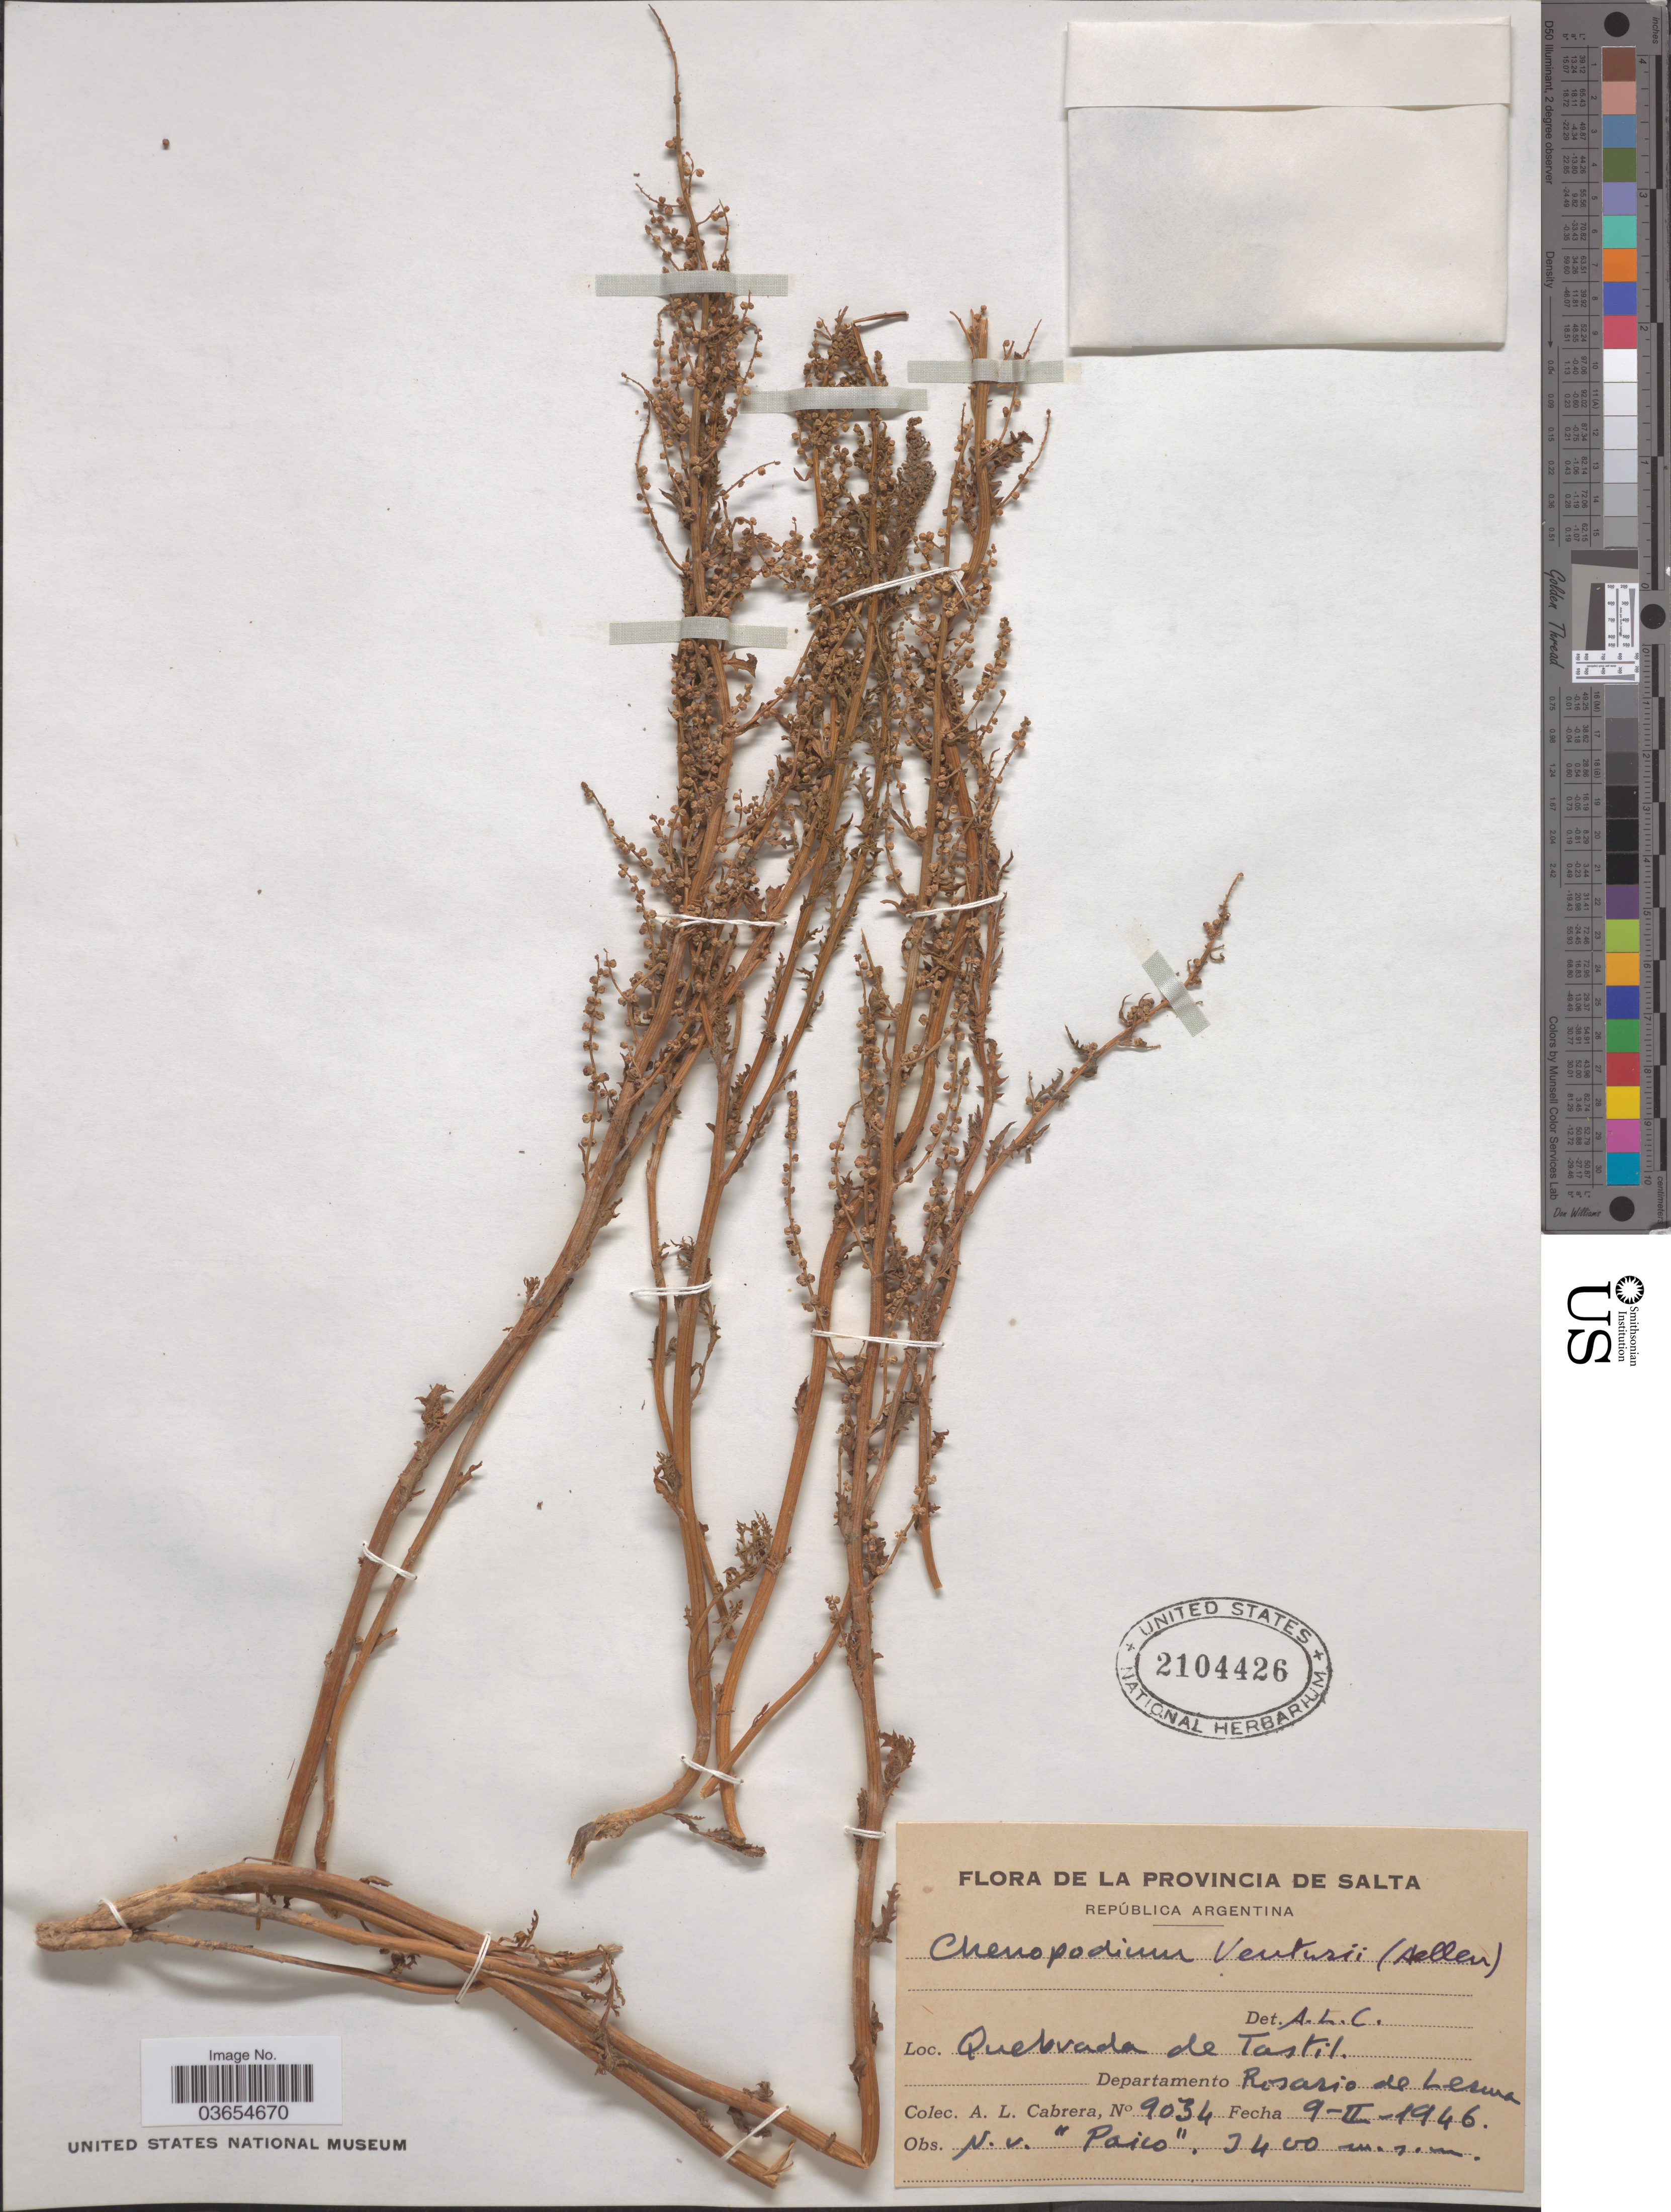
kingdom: Plantae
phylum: Tracheophyta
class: Magnoliopsida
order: Caryophyllales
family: Amaranthaceae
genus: Chenopodium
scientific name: Chenopodium venturii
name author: (Aellen) Cabrera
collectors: A. L. Cabrera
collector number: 9034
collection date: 1946-02-09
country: Argentina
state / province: Salta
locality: República Argentina. Quebrada de Tastil. Departamento Rosario de Lerma.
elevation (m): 3400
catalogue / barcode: US 2104426